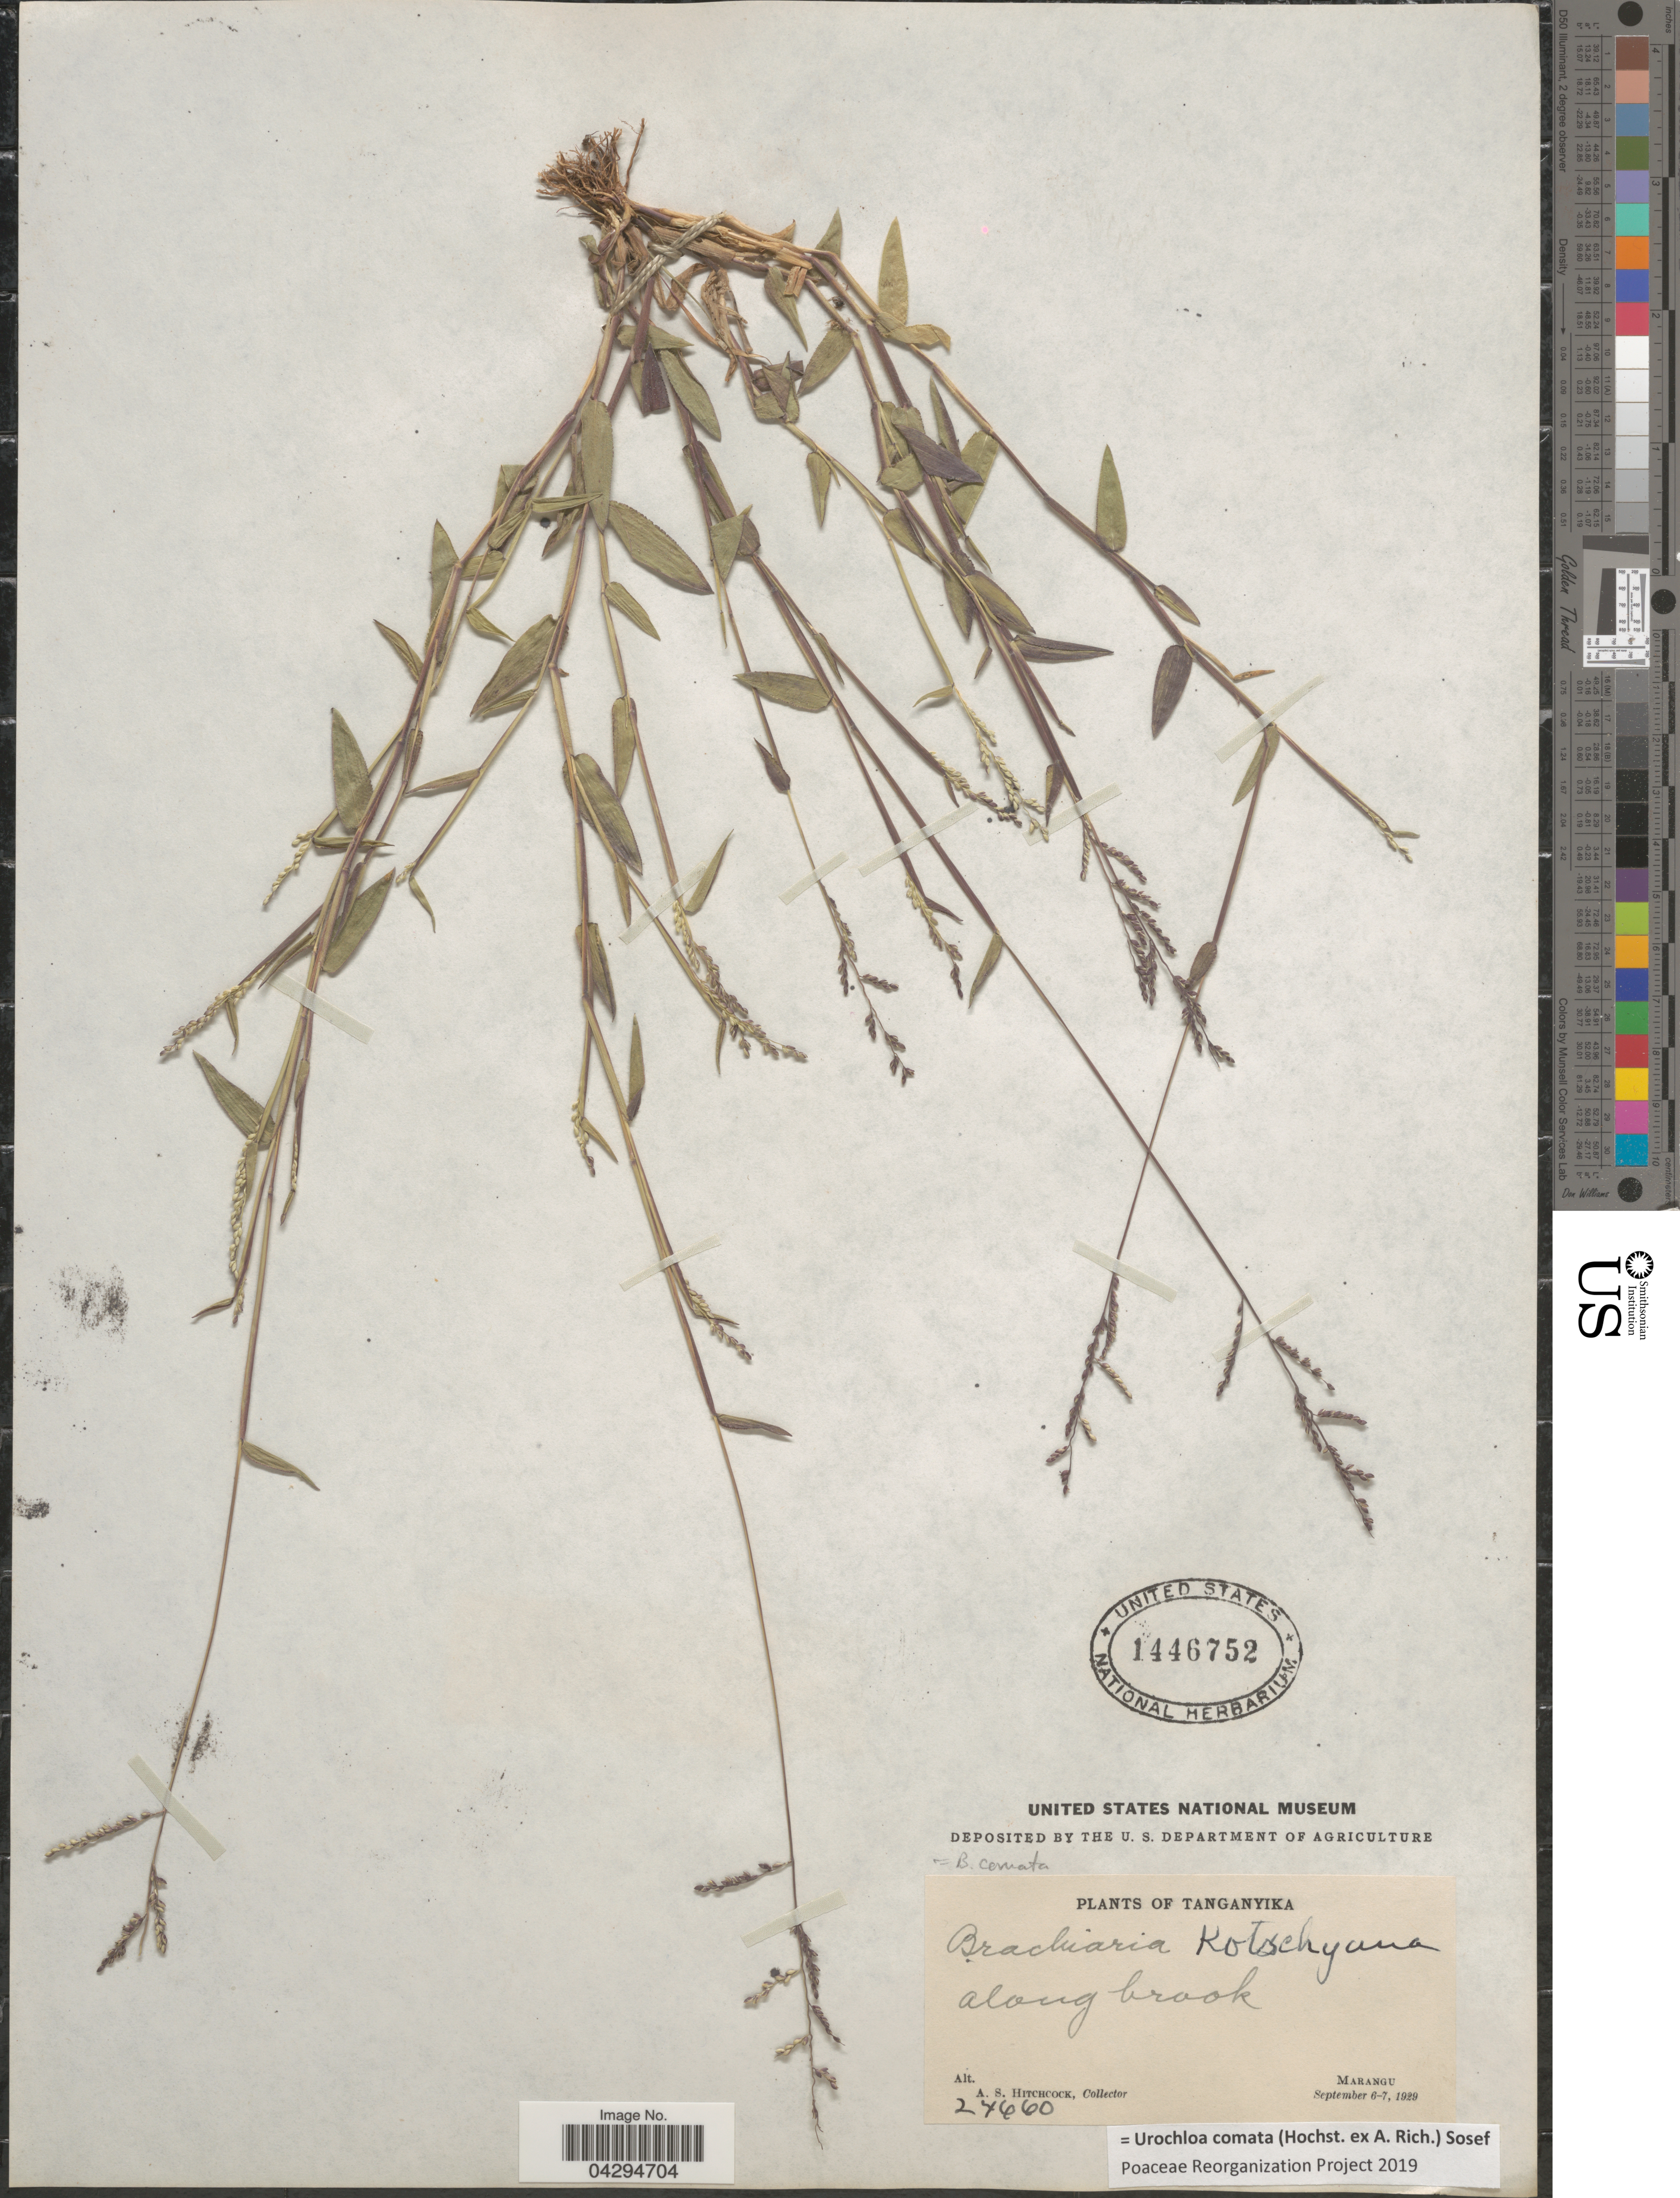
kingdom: Plantae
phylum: Tracheophyta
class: Liliopsida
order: Poales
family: Poaceae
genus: Urochloa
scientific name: Urochloa comata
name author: (Hochst. ex A. Rich.) Sosef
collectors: A. S. Hitchcock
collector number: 24660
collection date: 1929-09-06/1929-09-07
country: Tanzania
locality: Tanganyika. Along brook. Marangu.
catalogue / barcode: US 1446752